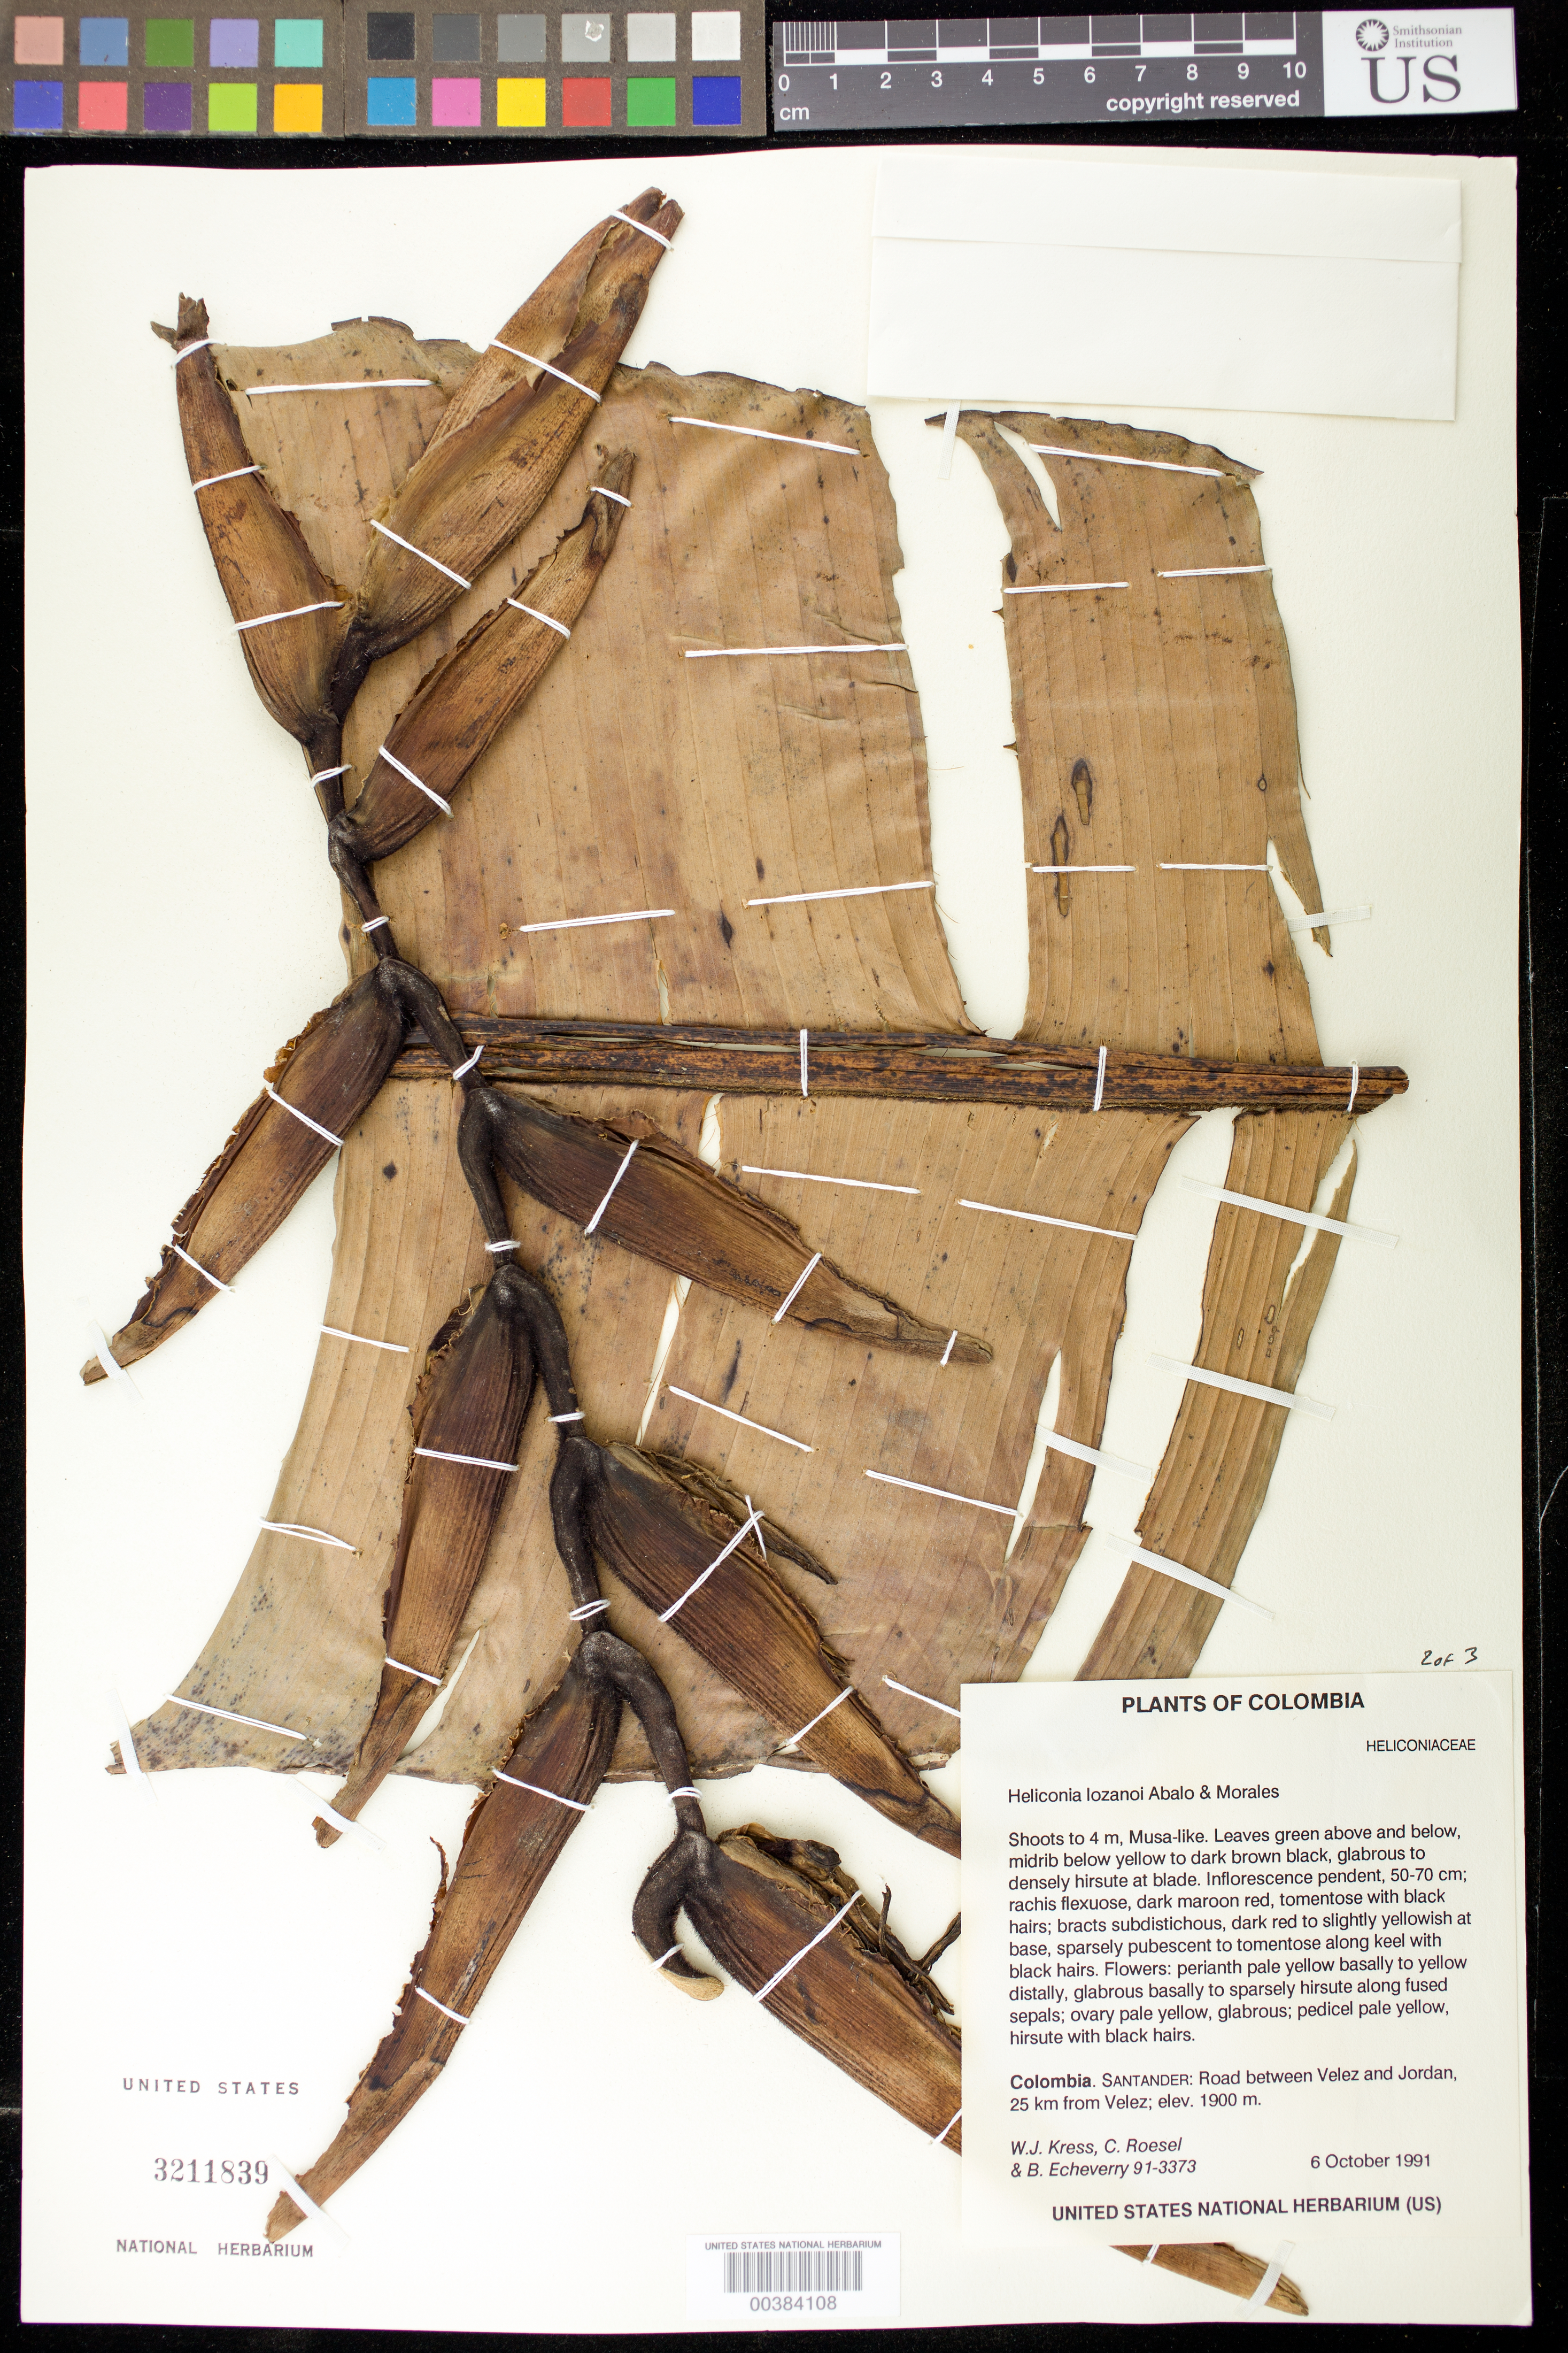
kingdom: Plantae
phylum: Tracheophyta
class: Liliopsida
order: Zingiberales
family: Heliconiaceae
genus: Heliconia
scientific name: Heliconia lozanoi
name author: Abalo & G. Morales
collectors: W. J. Kress, C. S. Roesel & B. Echeverry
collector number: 91-3373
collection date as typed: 06 Oct 1991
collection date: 1991-10-06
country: Colombia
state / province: Santander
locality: Between Velez and Jordan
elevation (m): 1900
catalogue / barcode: US 3211839